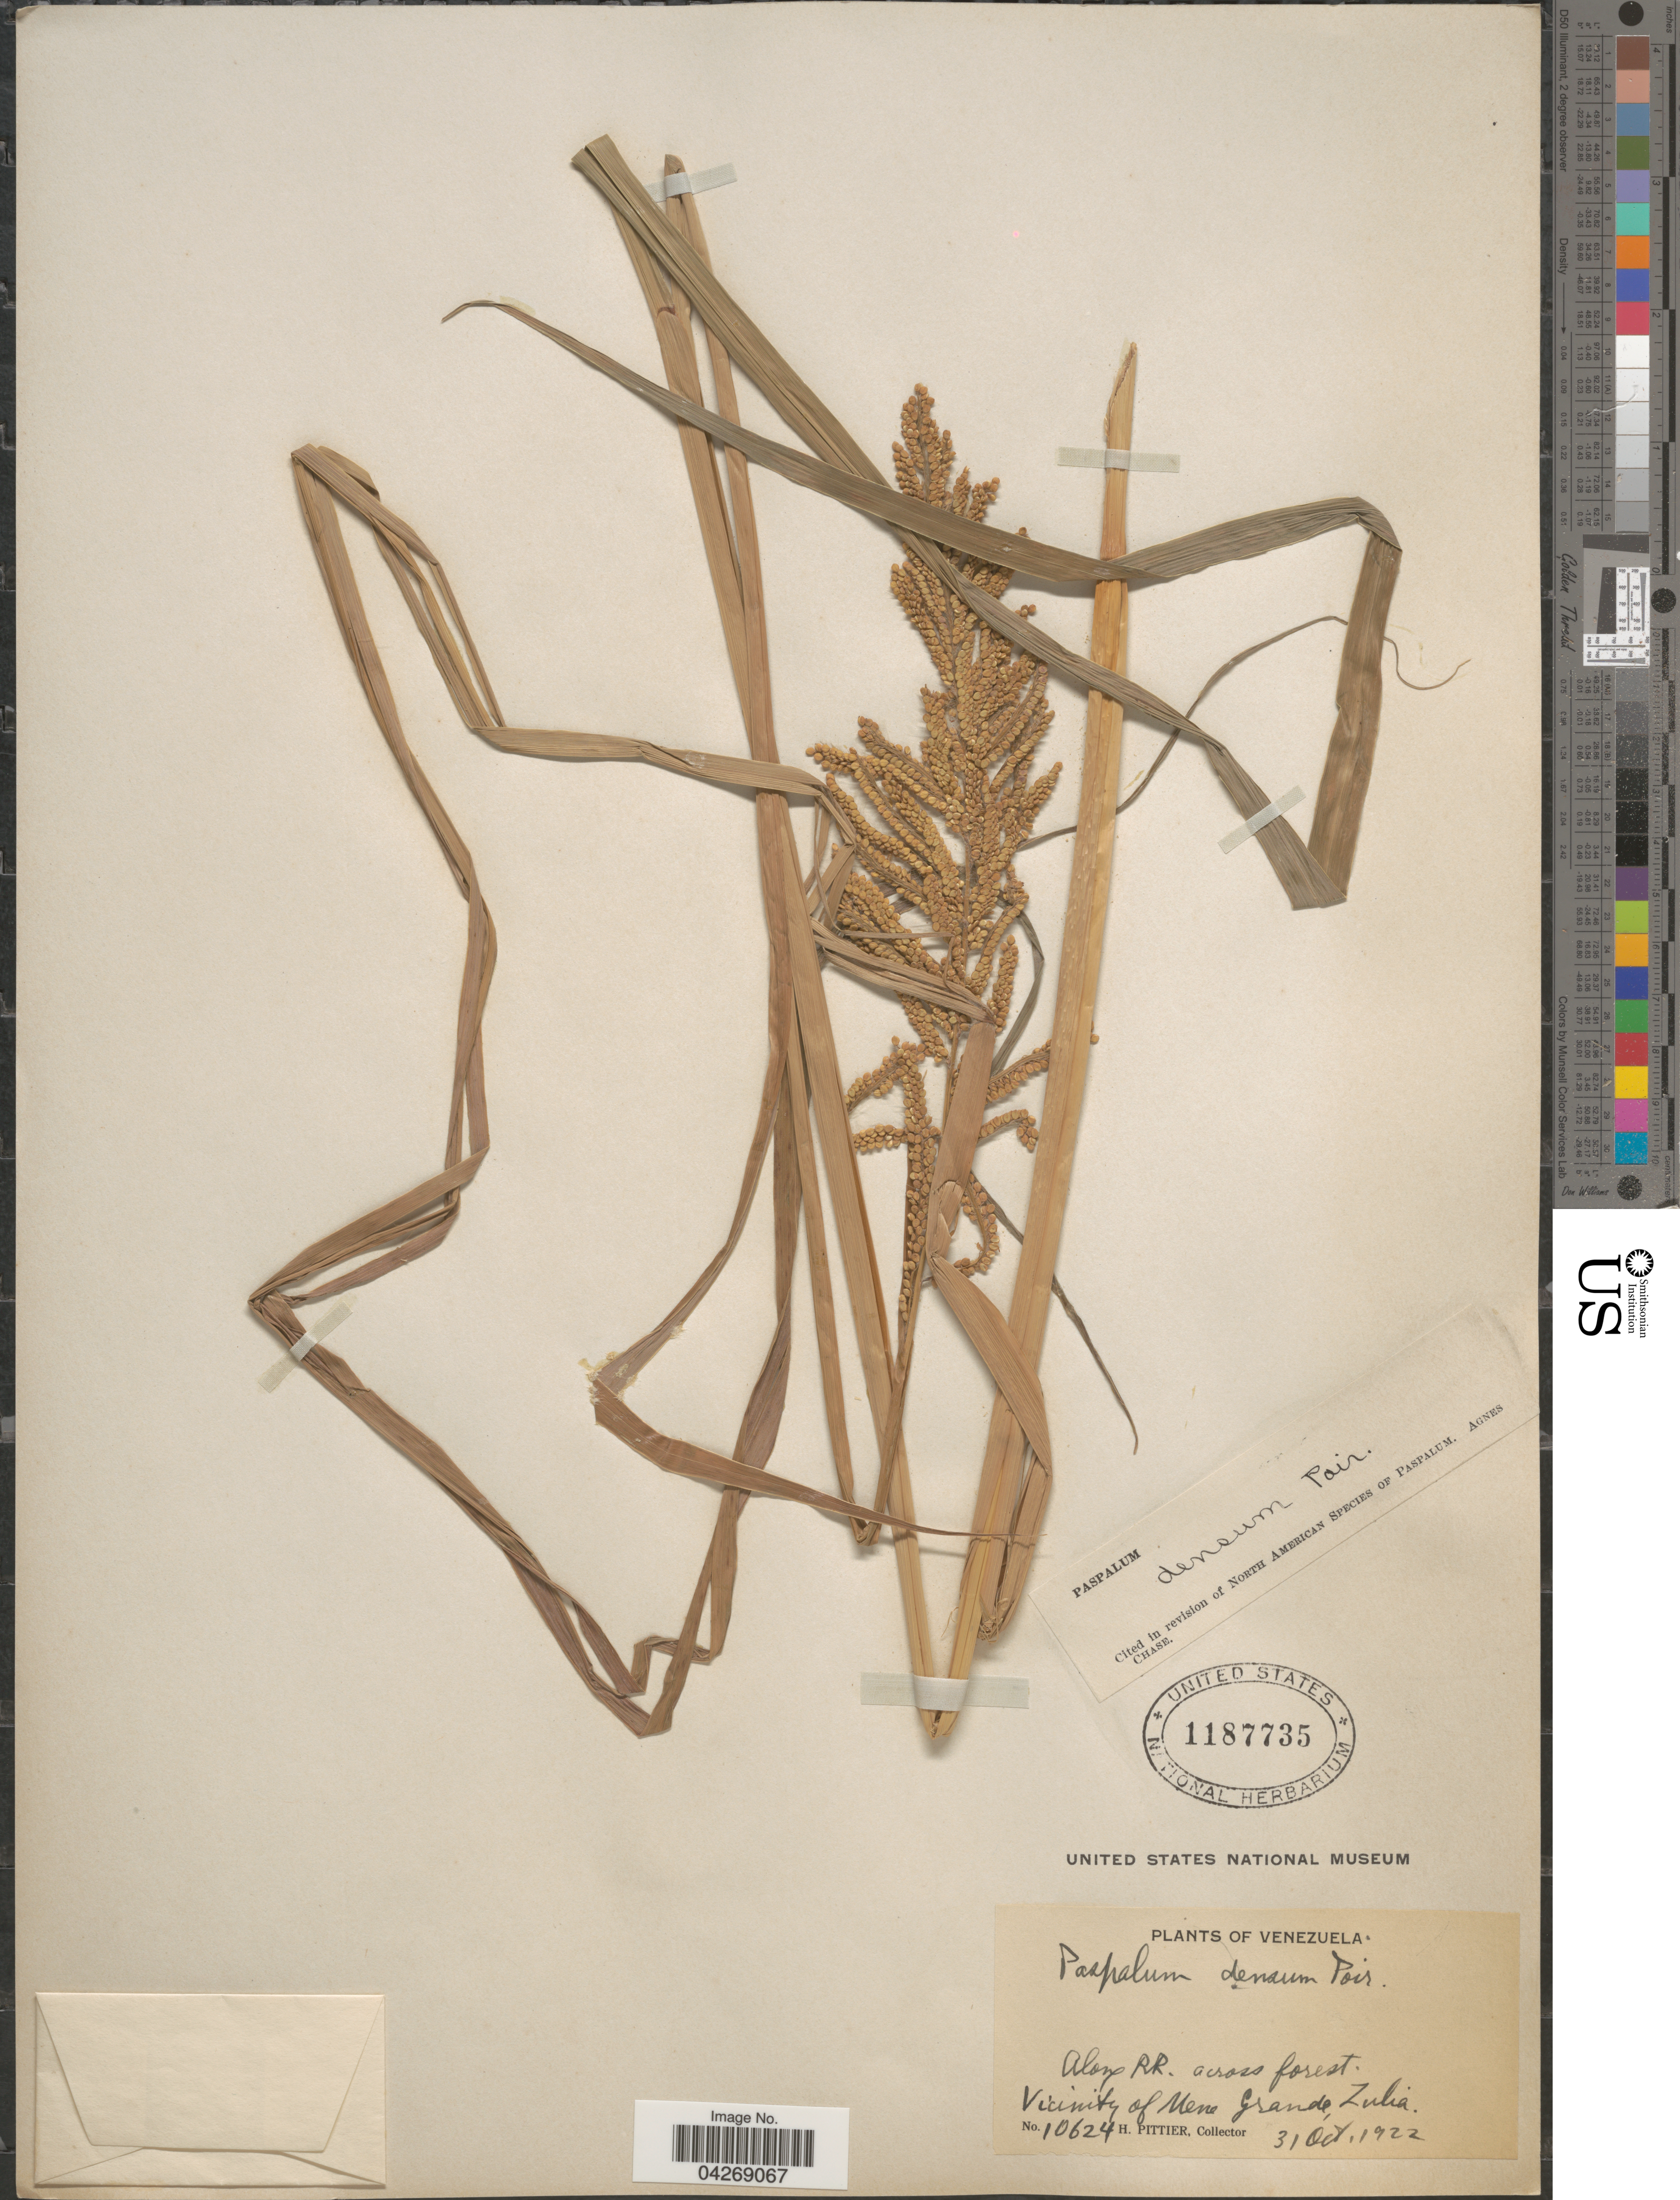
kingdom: Plantae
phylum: Tracheophyta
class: Liliopsida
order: Poales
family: Poaceae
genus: Paspalum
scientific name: Paspalum densum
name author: Poir.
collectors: H. F. Pittier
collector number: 10624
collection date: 1922-10-31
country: Venezuela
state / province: Zulia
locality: Along RR. across forest. Vicinity of Mene Grande.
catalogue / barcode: US 1187735